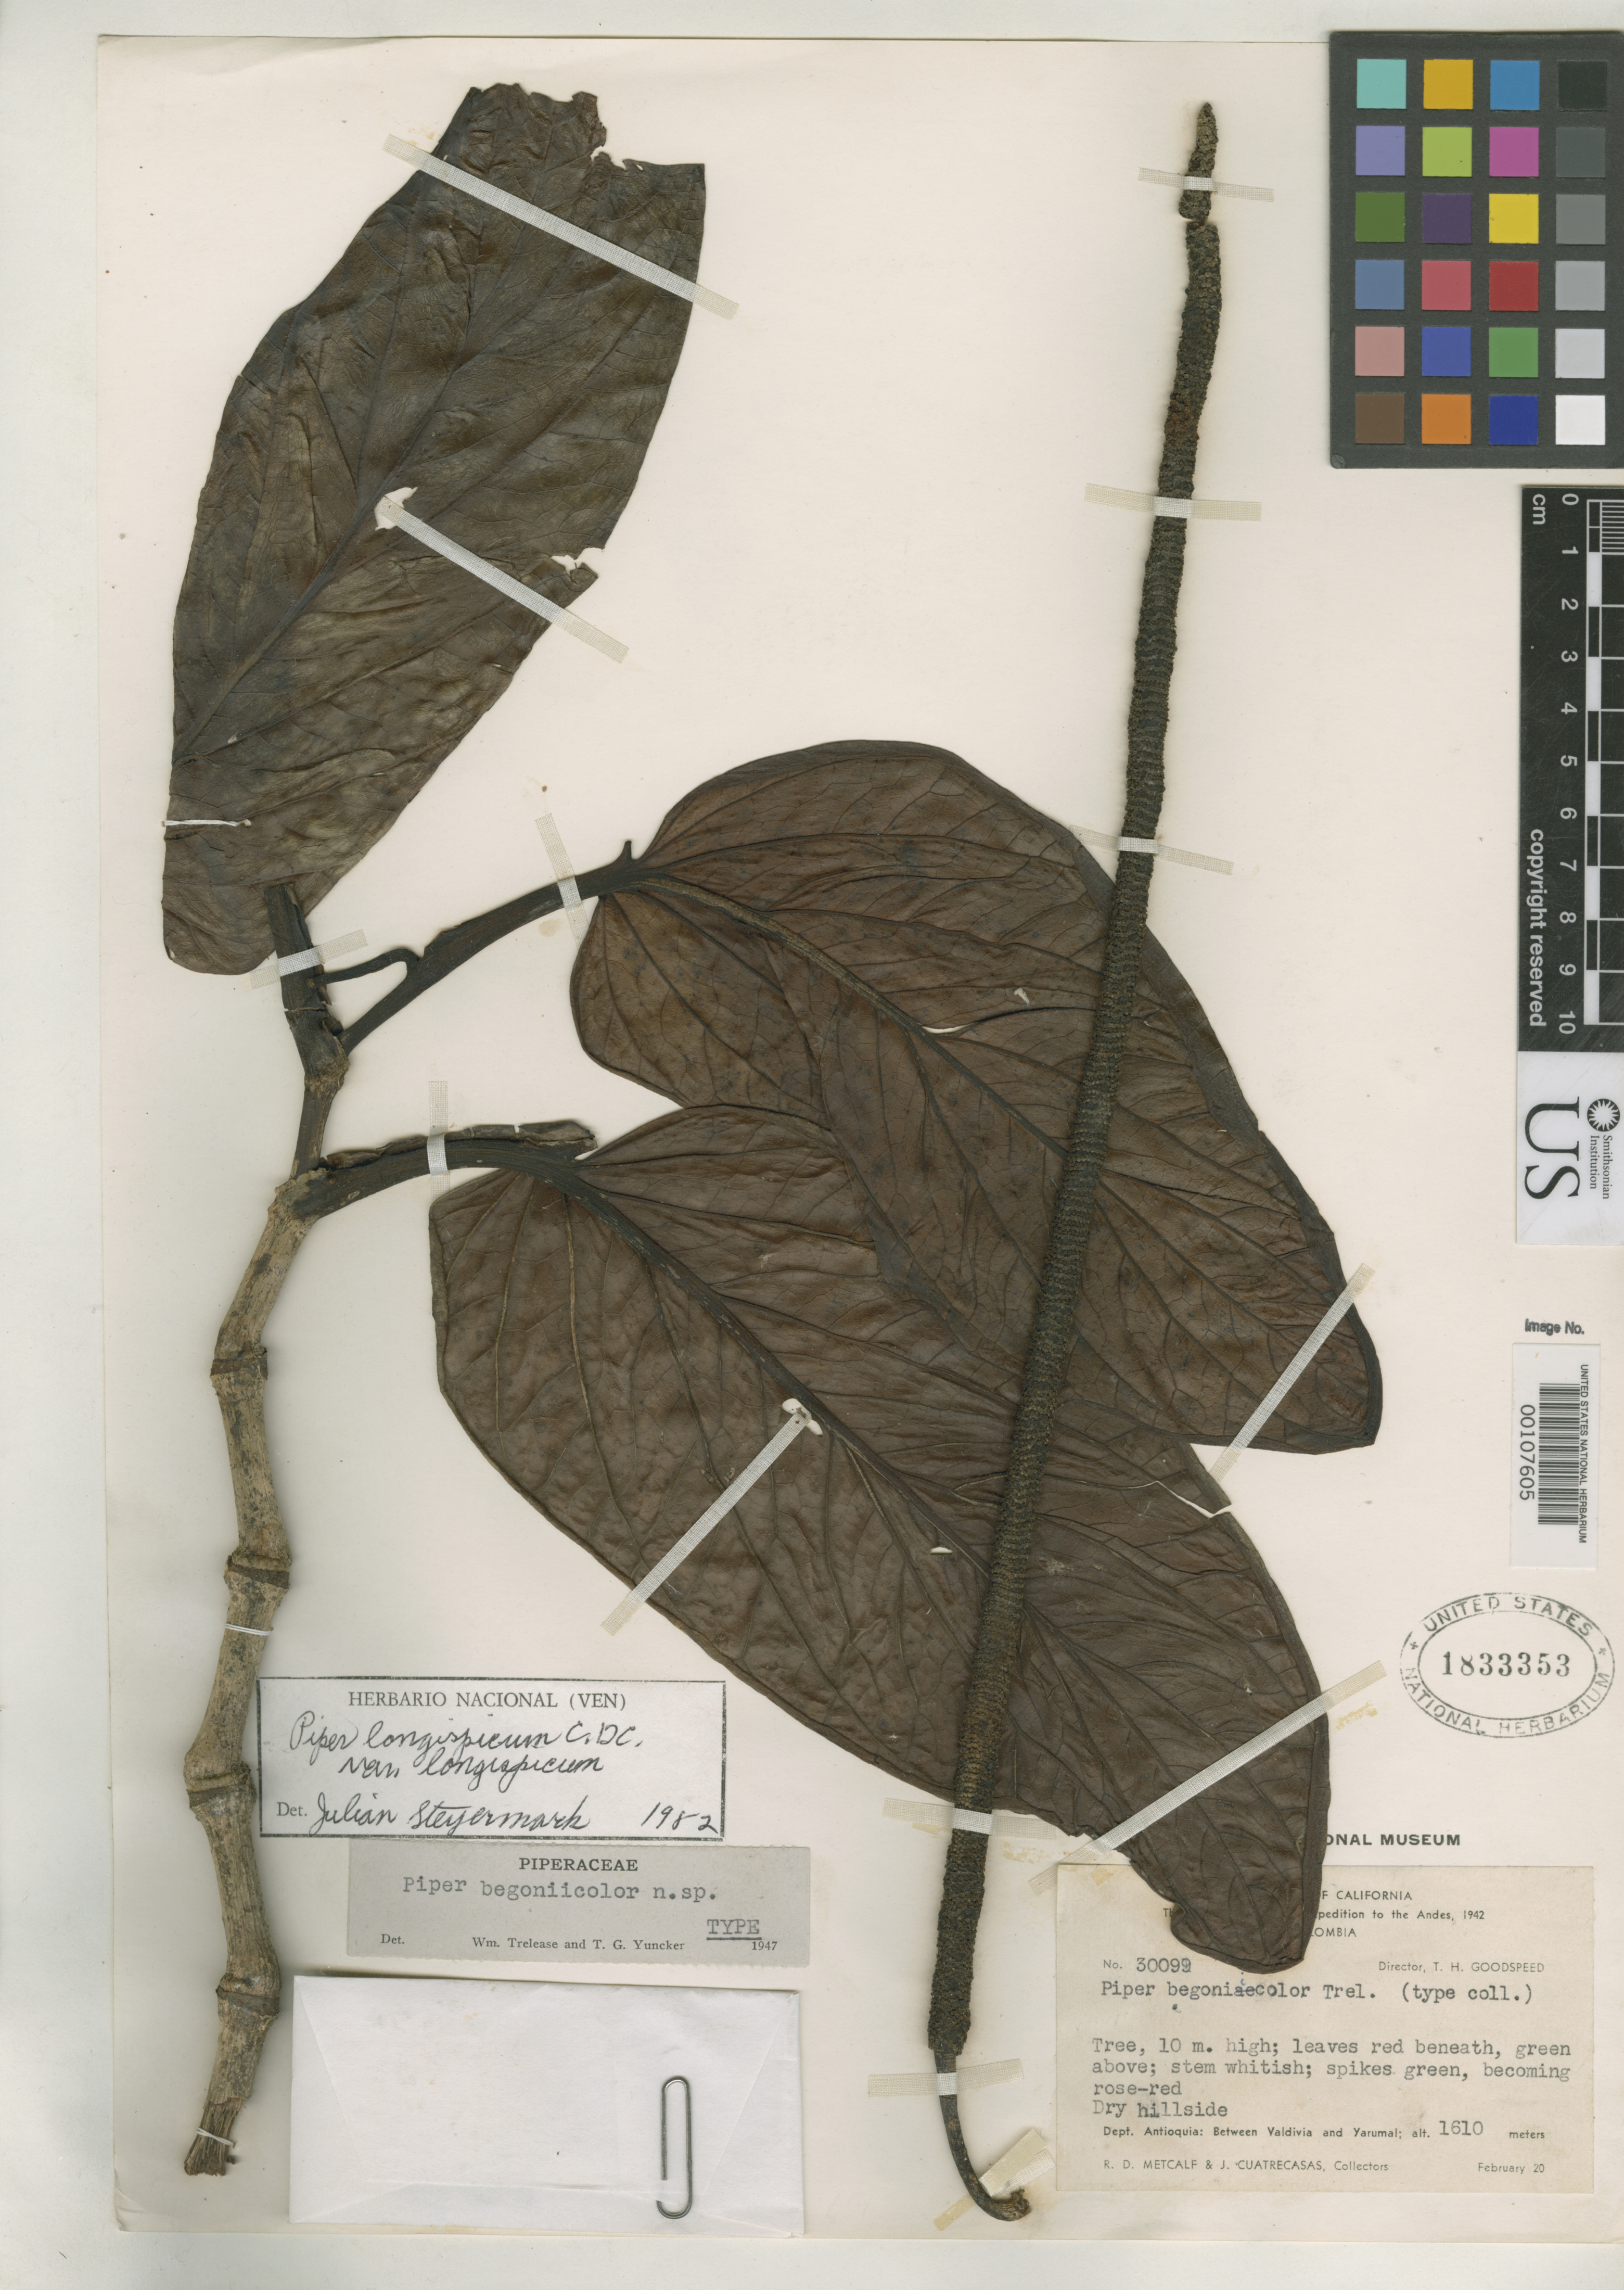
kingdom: Plantae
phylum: Tracheophyta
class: Magnoliopsida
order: Piperales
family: Piperaceae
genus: Piper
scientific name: Piper begoniicolor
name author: Trel. & Yunck.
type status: Holotype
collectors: R. D. Metcalf & J. Cuatrecasas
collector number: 30099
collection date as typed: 20 Feb 1942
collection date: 1942-02-20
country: Colombia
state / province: Antioquia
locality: Between Valdivia and Yarumal.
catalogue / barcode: US 183353